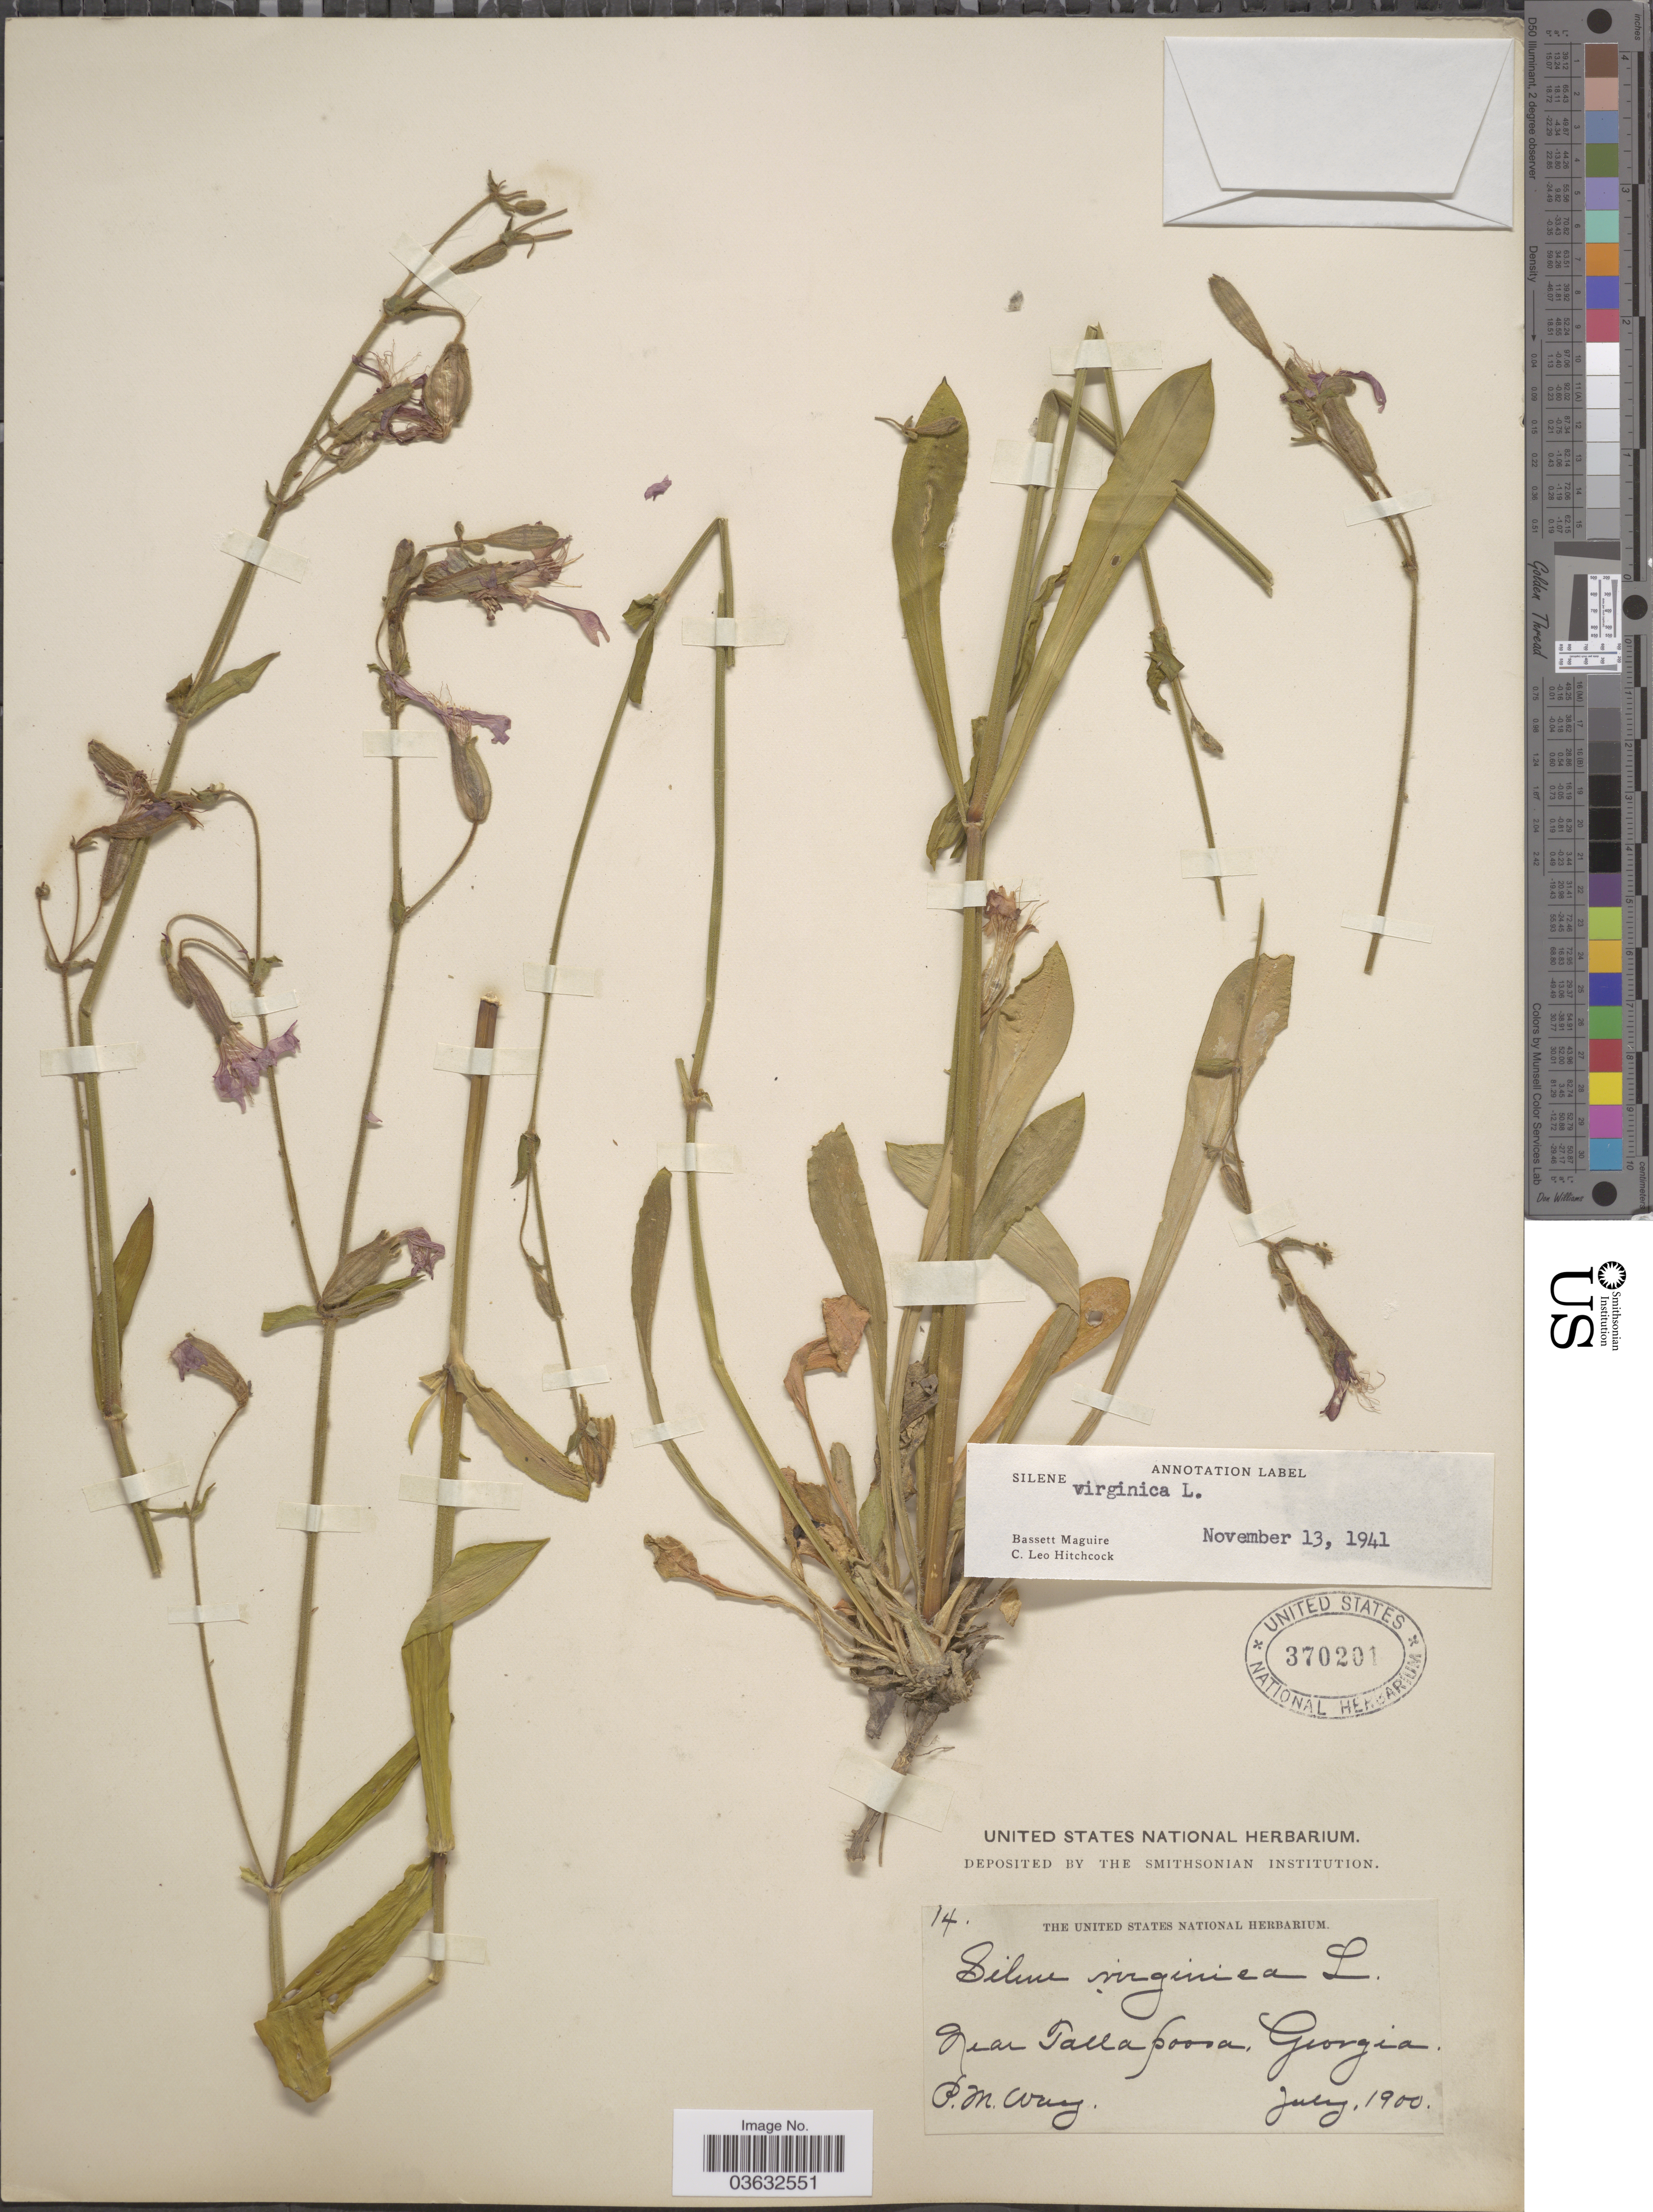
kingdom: Plantae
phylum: Tracheophyta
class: Magnoliopsida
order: Caryophyllales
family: Caryophyllaceae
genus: Silene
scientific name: Silene virginica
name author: L.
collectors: P. Way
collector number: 14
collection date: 1900-07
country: United States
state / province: Georgia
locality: Near Tallapoosa.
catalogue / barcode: US 370201